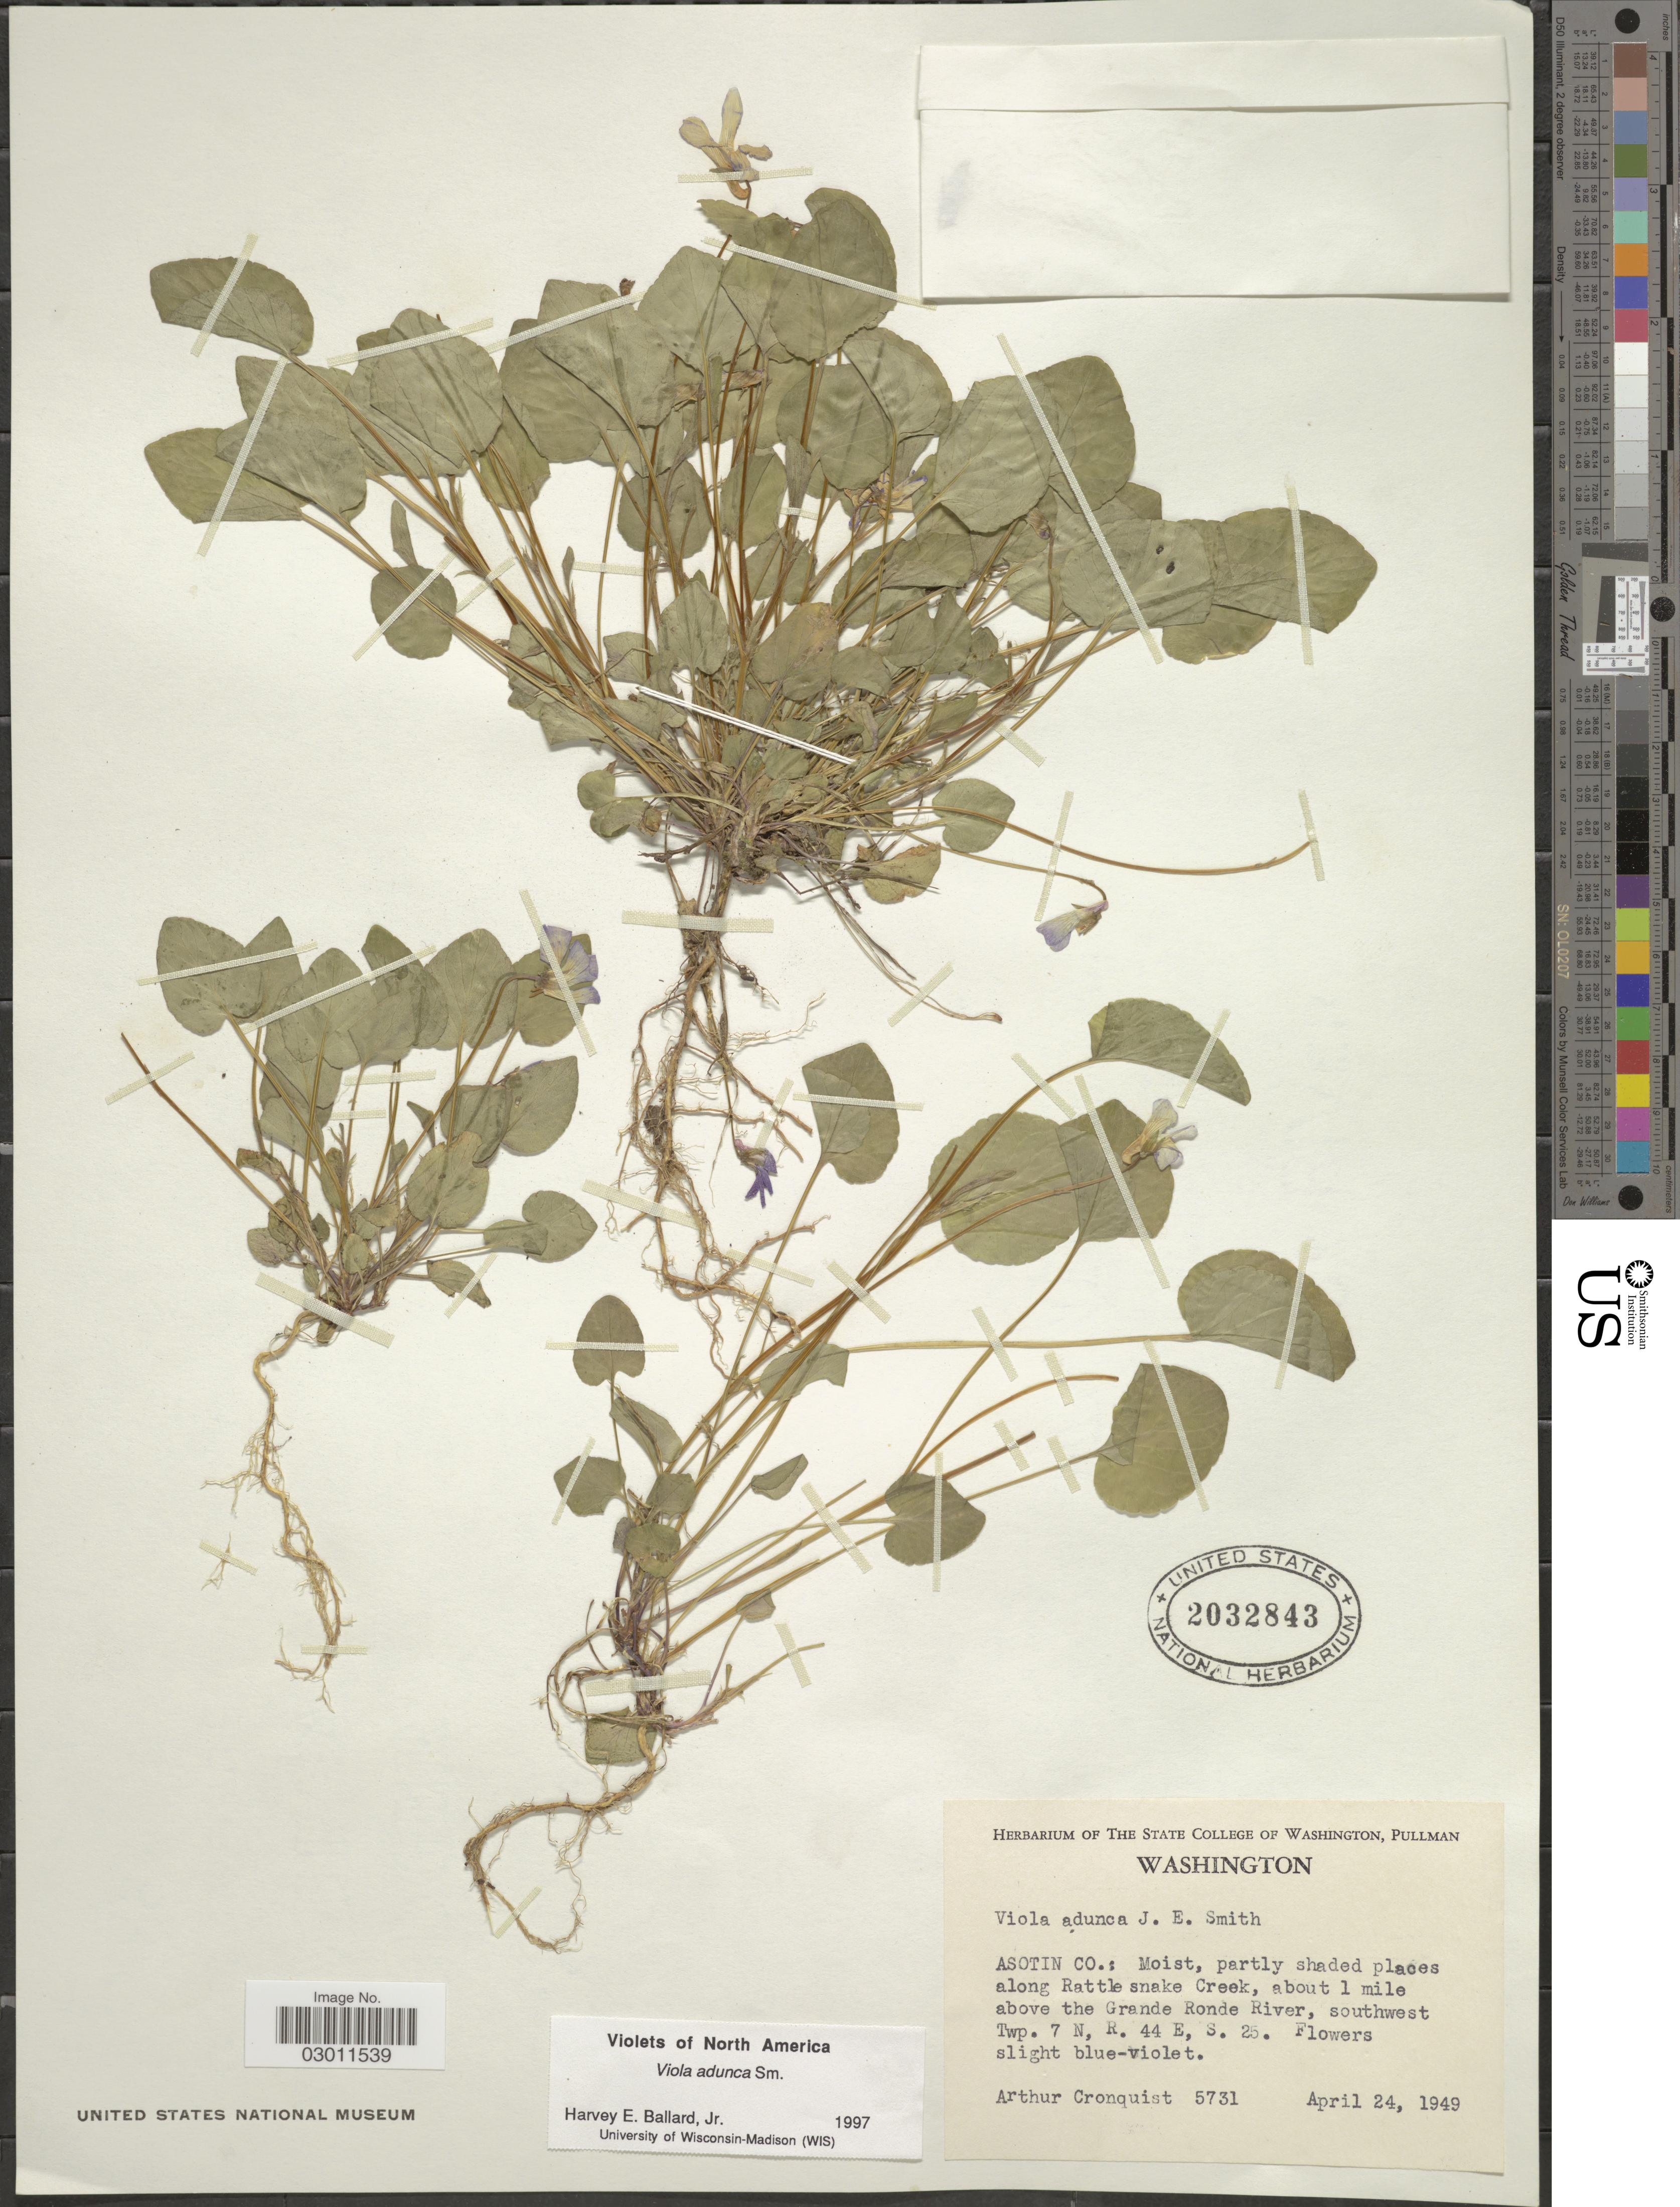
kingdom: Plantae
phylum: Tracheophyta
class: Magnoliopsida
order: Malpighiales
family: Violaceae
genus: Viola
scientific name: Viola adunca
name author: Sm.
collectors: A. J. Cronquist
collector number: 5731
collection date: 1949-04-24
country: United States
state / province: Washington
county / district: Asotin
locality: Asotin Co.: Moist, partly shaded places along Rattle snake Creek, about 1 mile above the Grande Ronde River, southwest Twp. 7 N, R. 44 E, S. 25.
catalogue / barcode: US 2032843